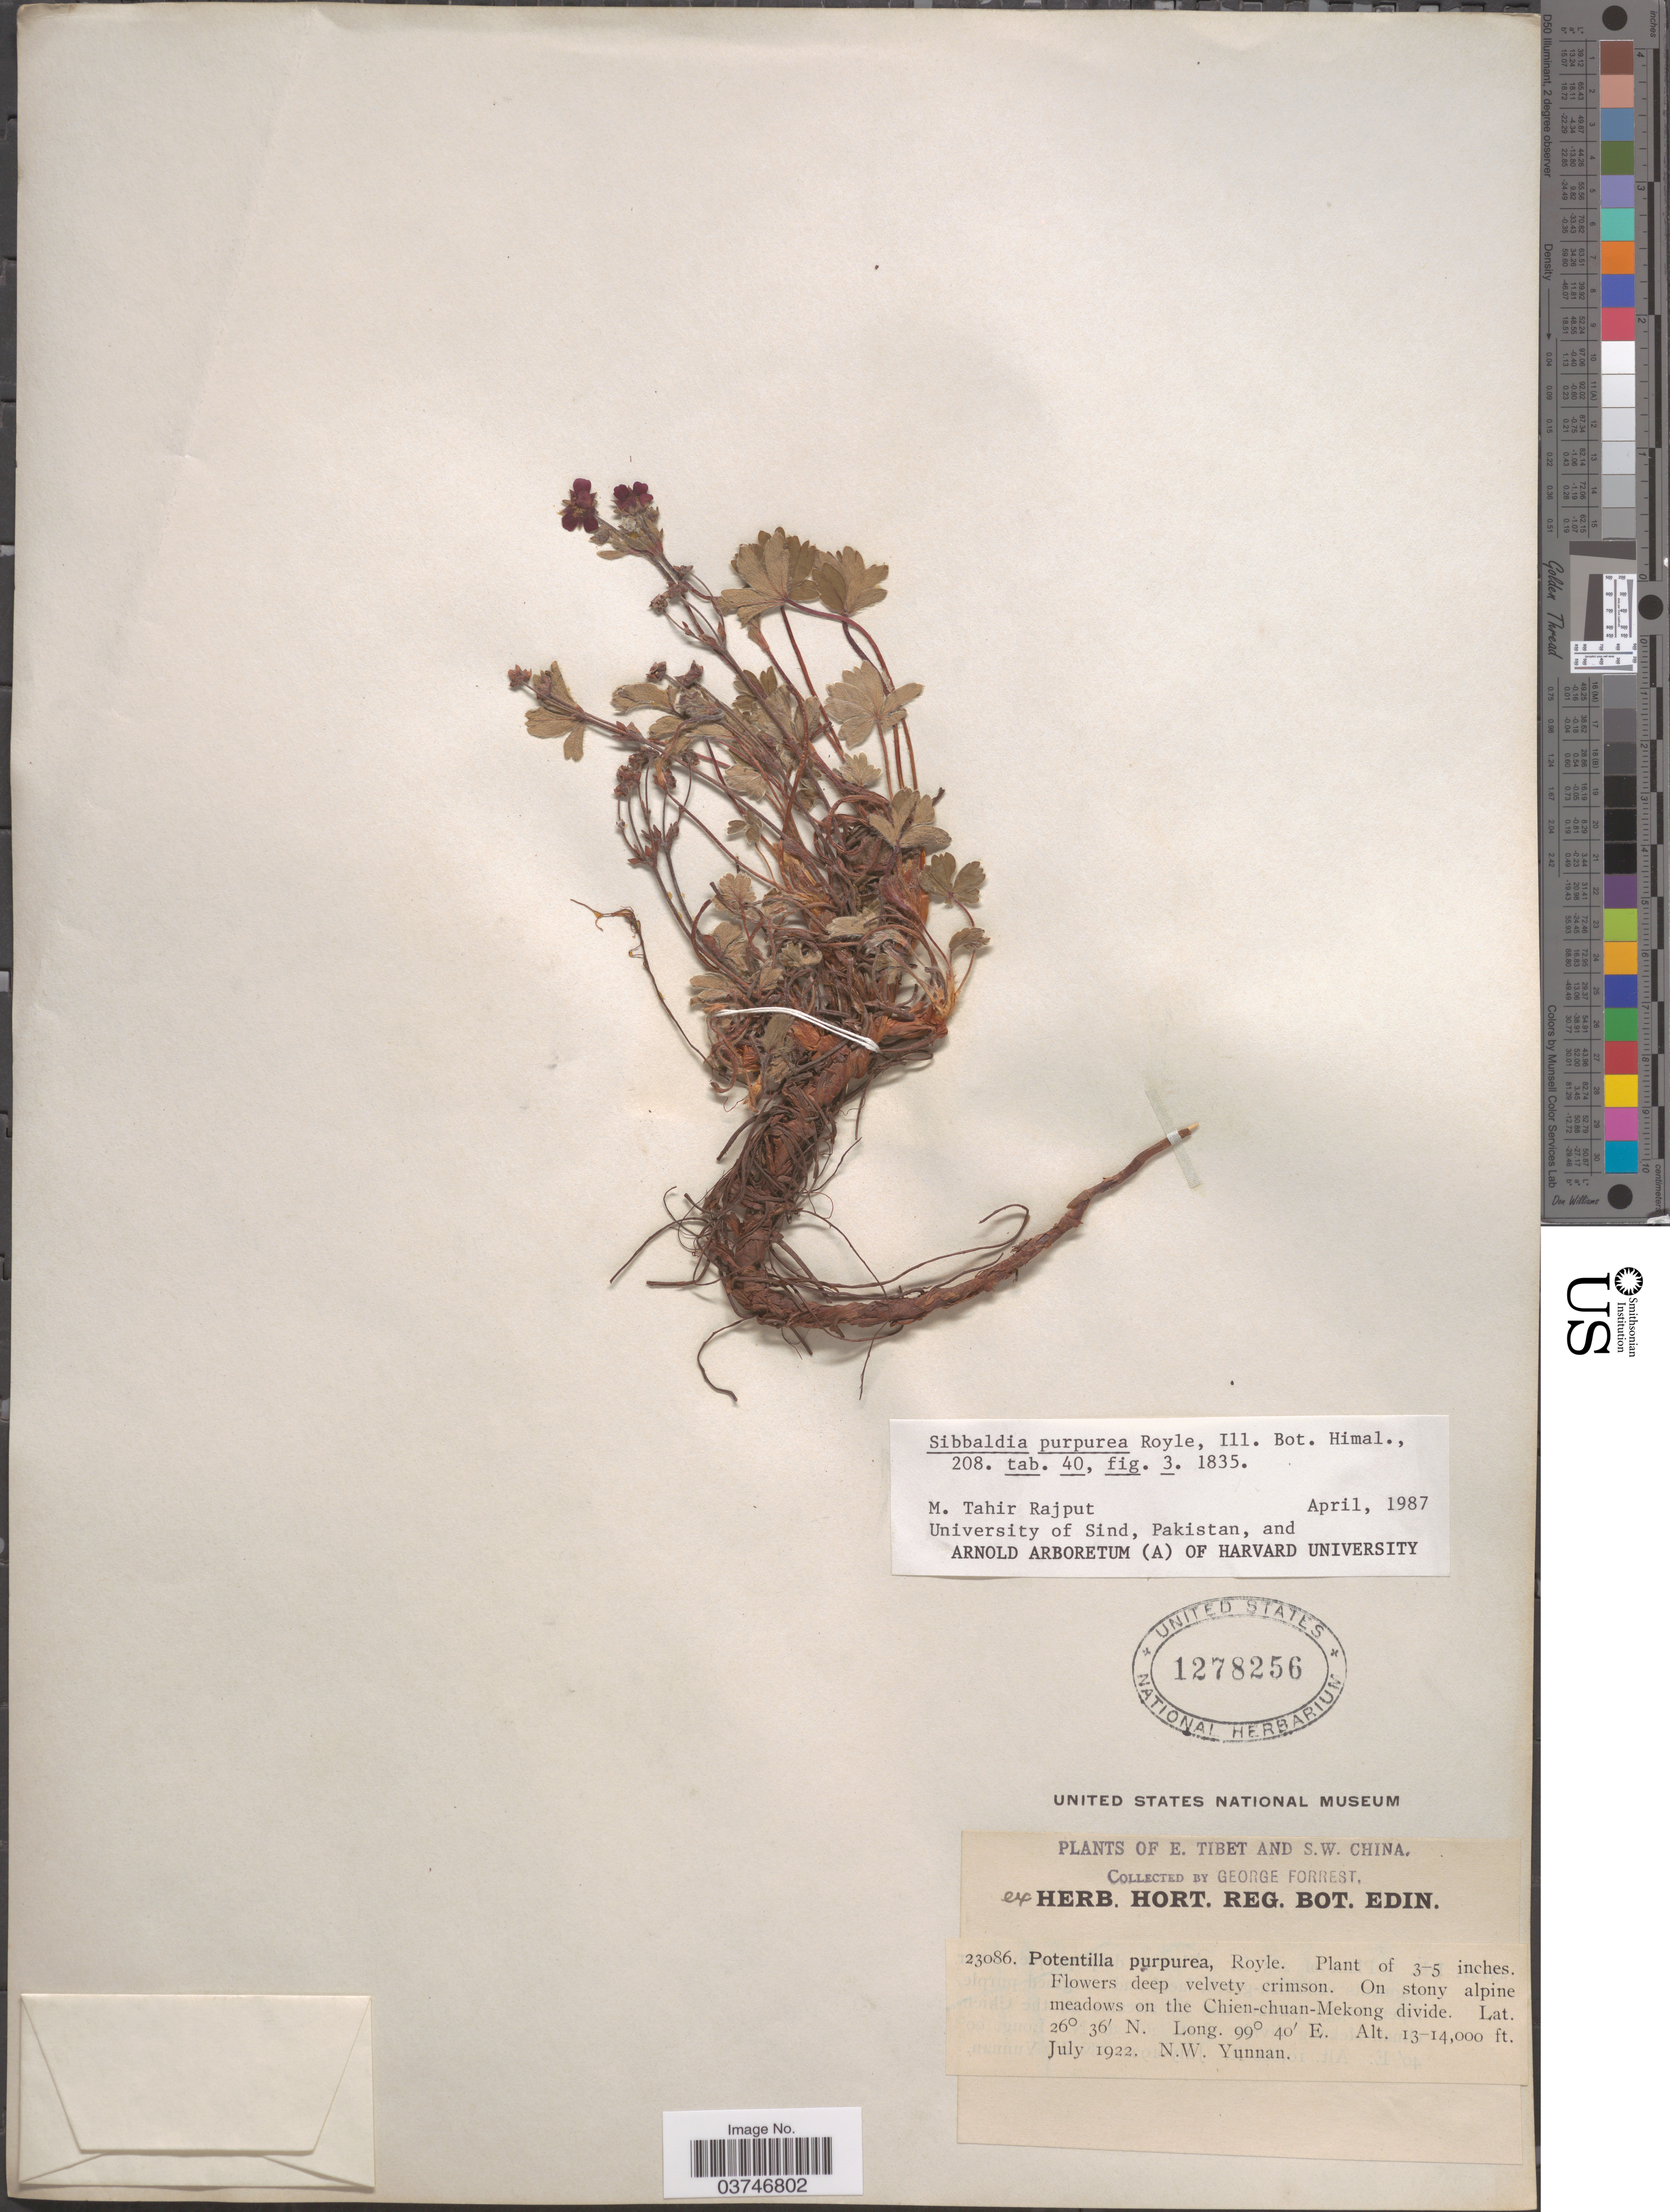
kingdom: Plantae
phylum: Tracheophyta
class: Magnoliopsida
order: Rosales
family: Rosaceae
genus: Sibbaldia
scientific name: Sibbaldia purpurea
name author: Royle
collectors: G. Forrest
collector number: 23086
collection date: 1922-07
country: China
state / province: Yunnan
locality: E. Tibet and S.W. China. On stony alpine meadows on the Chien-chuan-Mekong divide. N.W. Yunnan.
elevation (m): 3962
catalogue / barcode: US 1278256